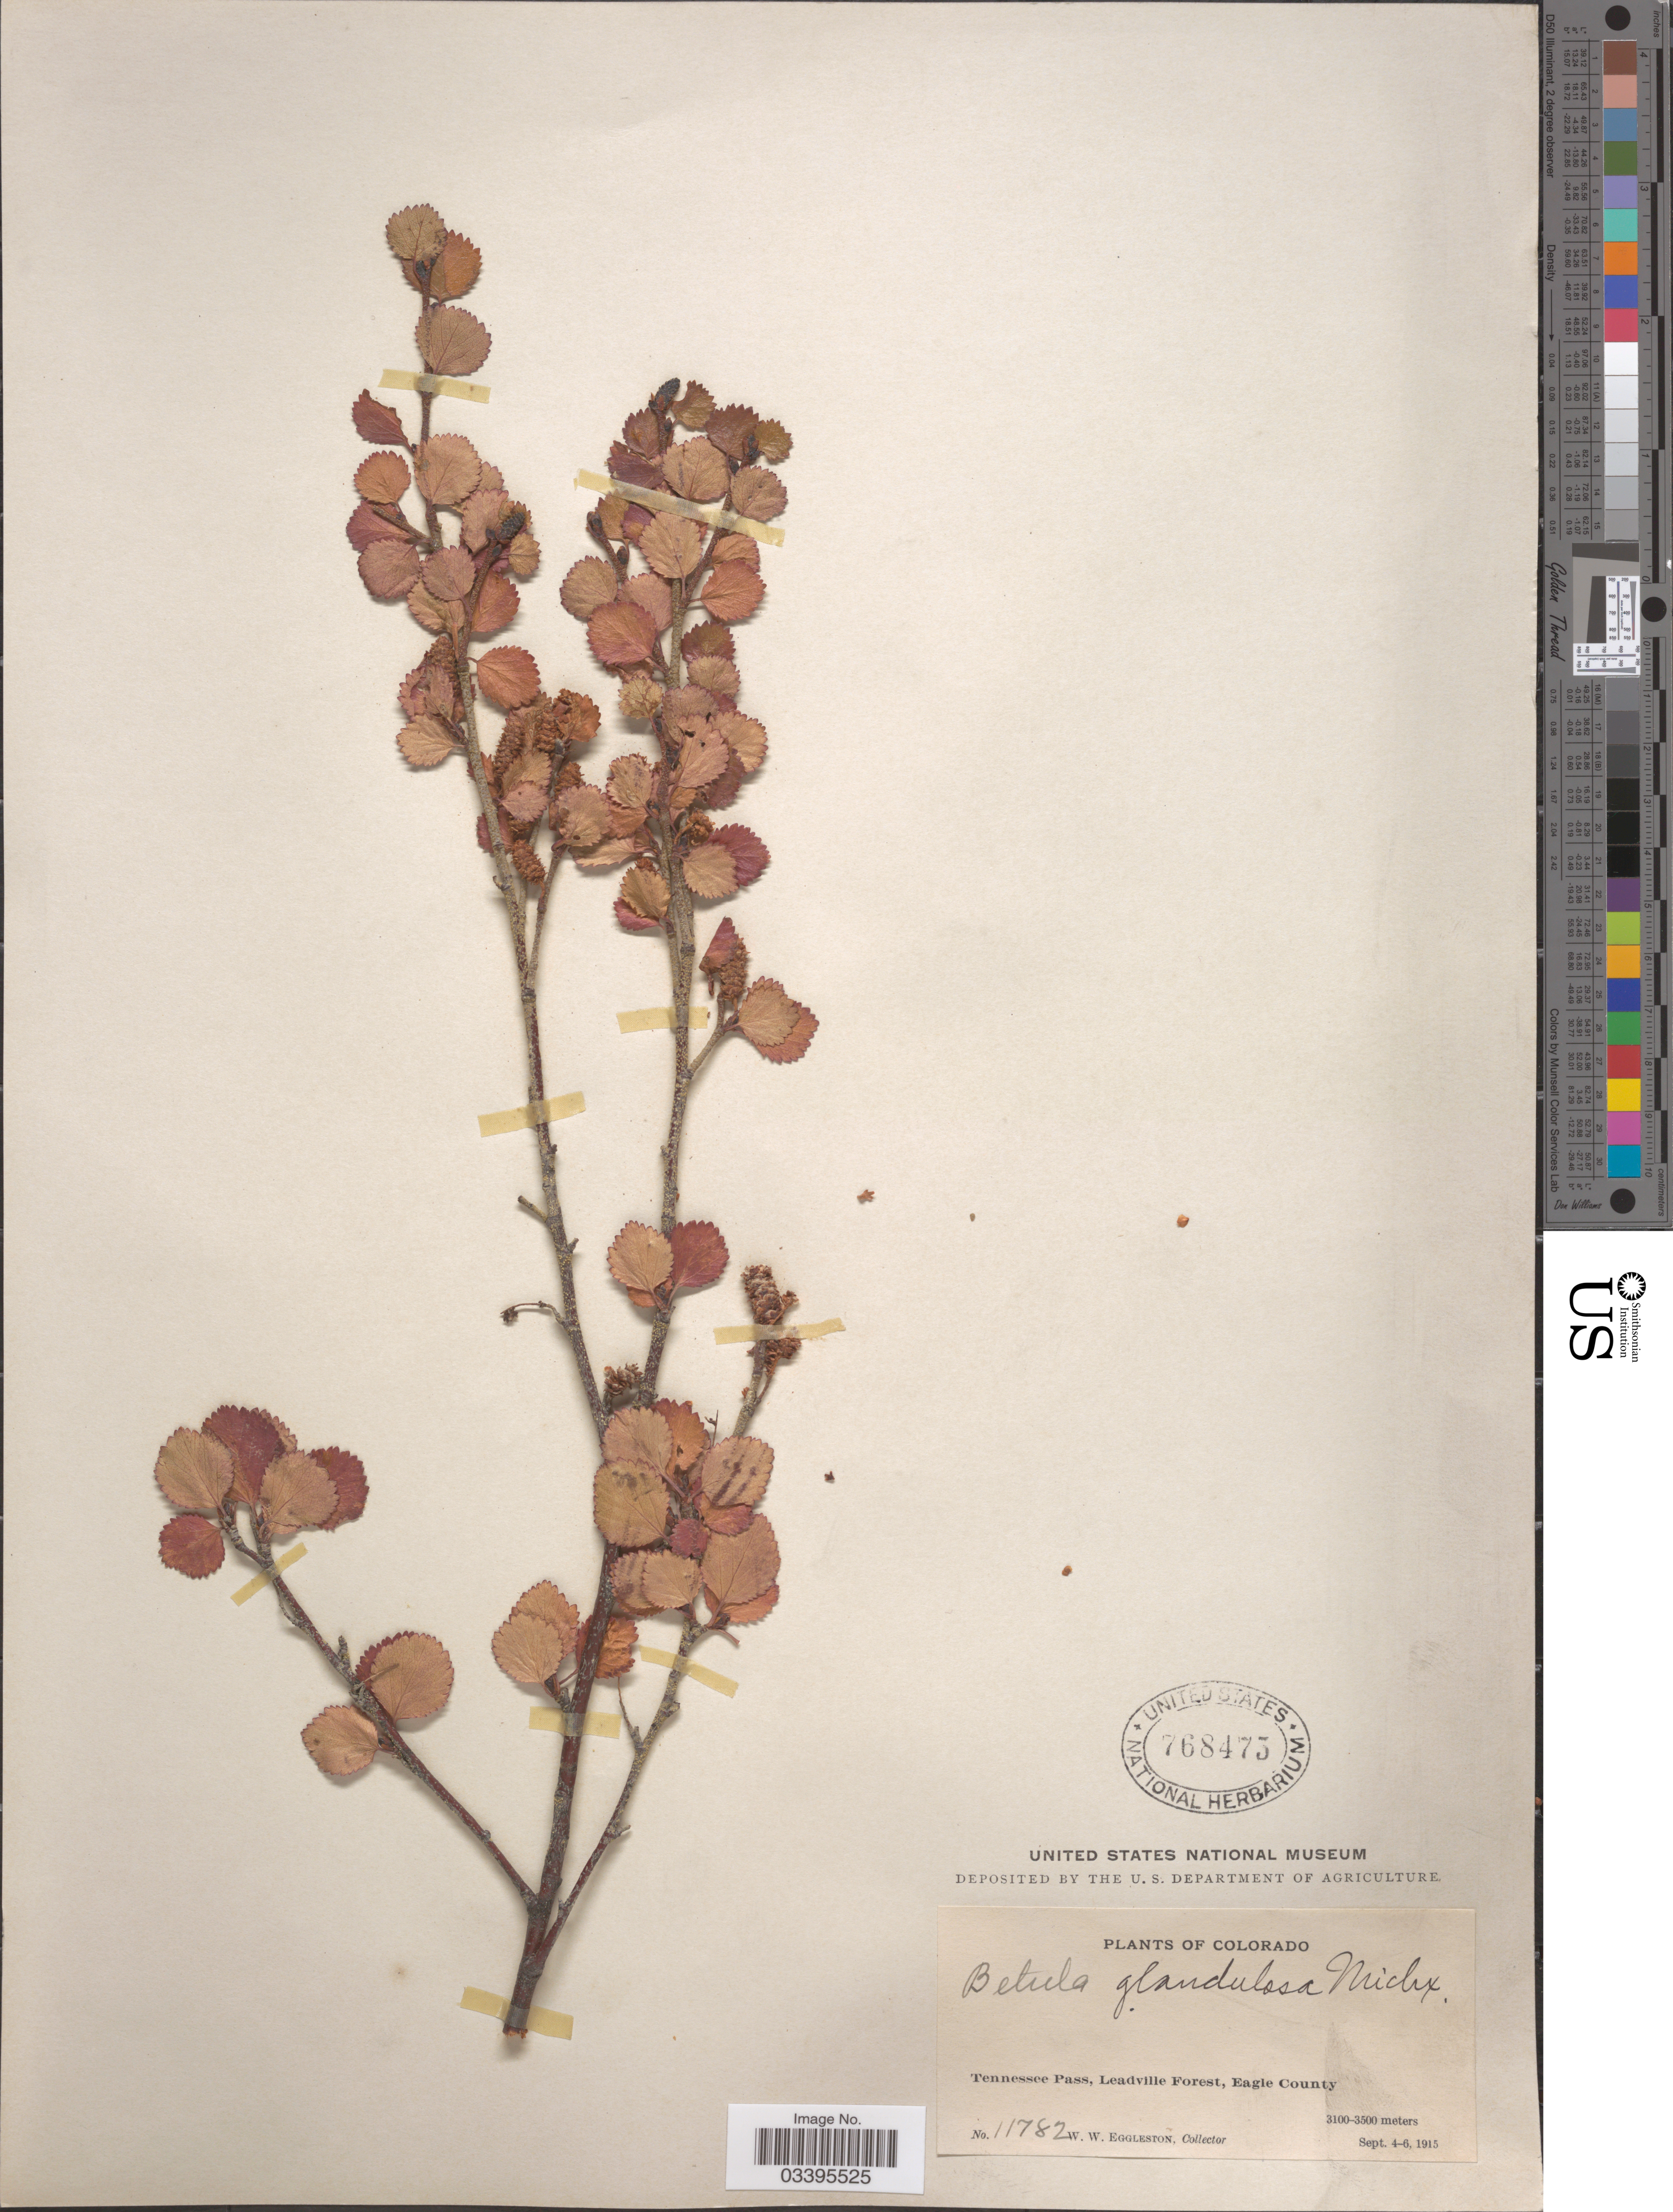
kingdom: Plantae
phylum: Tracheophyta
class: Magnoliopsida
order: Fagales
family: Betulaceae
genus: Betula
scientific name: Betula glandulosa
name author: Michx.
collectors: W. W. Eggleston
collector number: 11782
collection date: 1915-09-04/1915-09-06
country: United States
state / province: Colorado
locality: Tennessee Pass, Leadville Forest, Eagle County.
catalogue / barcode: US 768475